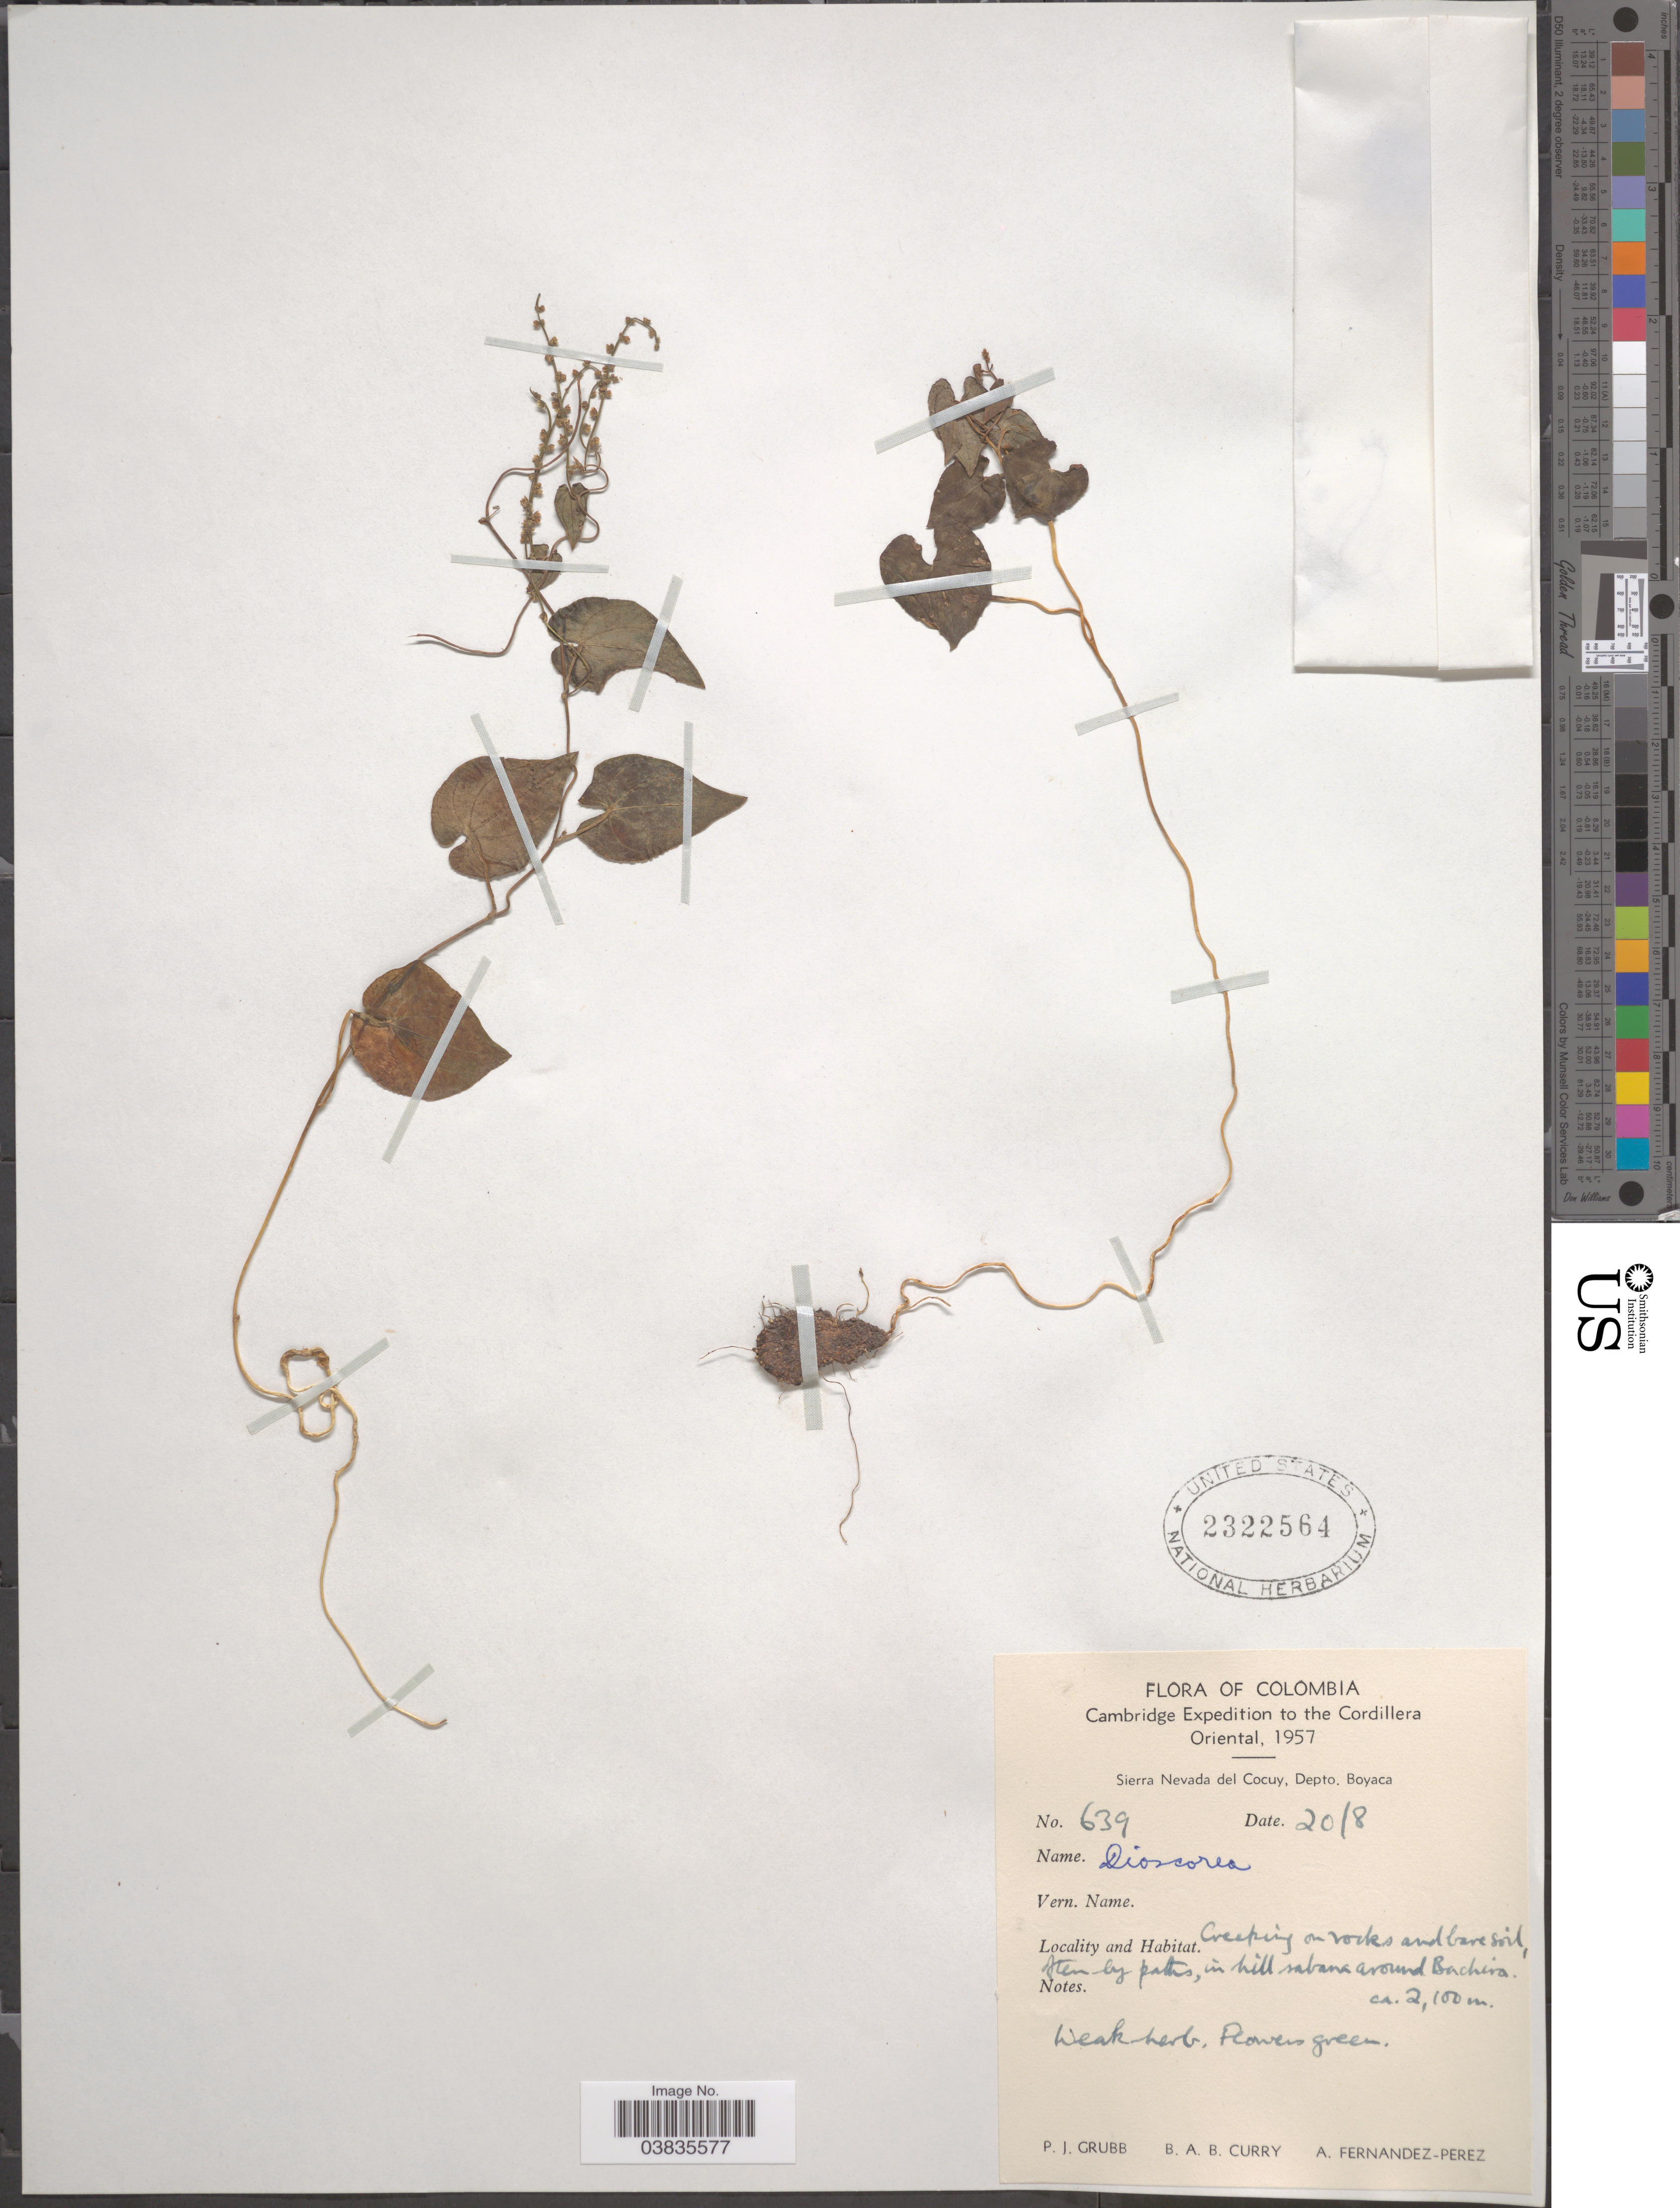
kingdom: Plantae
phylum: Tracheophyta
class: Liliopsida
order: Dioscoreales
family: Dioscoreaceae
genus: Dioscorea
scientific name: Dioscorea sp.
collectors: P. J. Grubb, B. A. B. Curry & A. Fernández-Pérez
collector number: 639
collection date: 1957-08-20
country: Colombia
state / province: Boyacá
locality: The Cordillera Oriental. Sierra Nevada del Cocuy, Depto. Boyaca. In hill sabana around Bachira.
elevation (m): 2100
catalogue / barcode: US 2322564